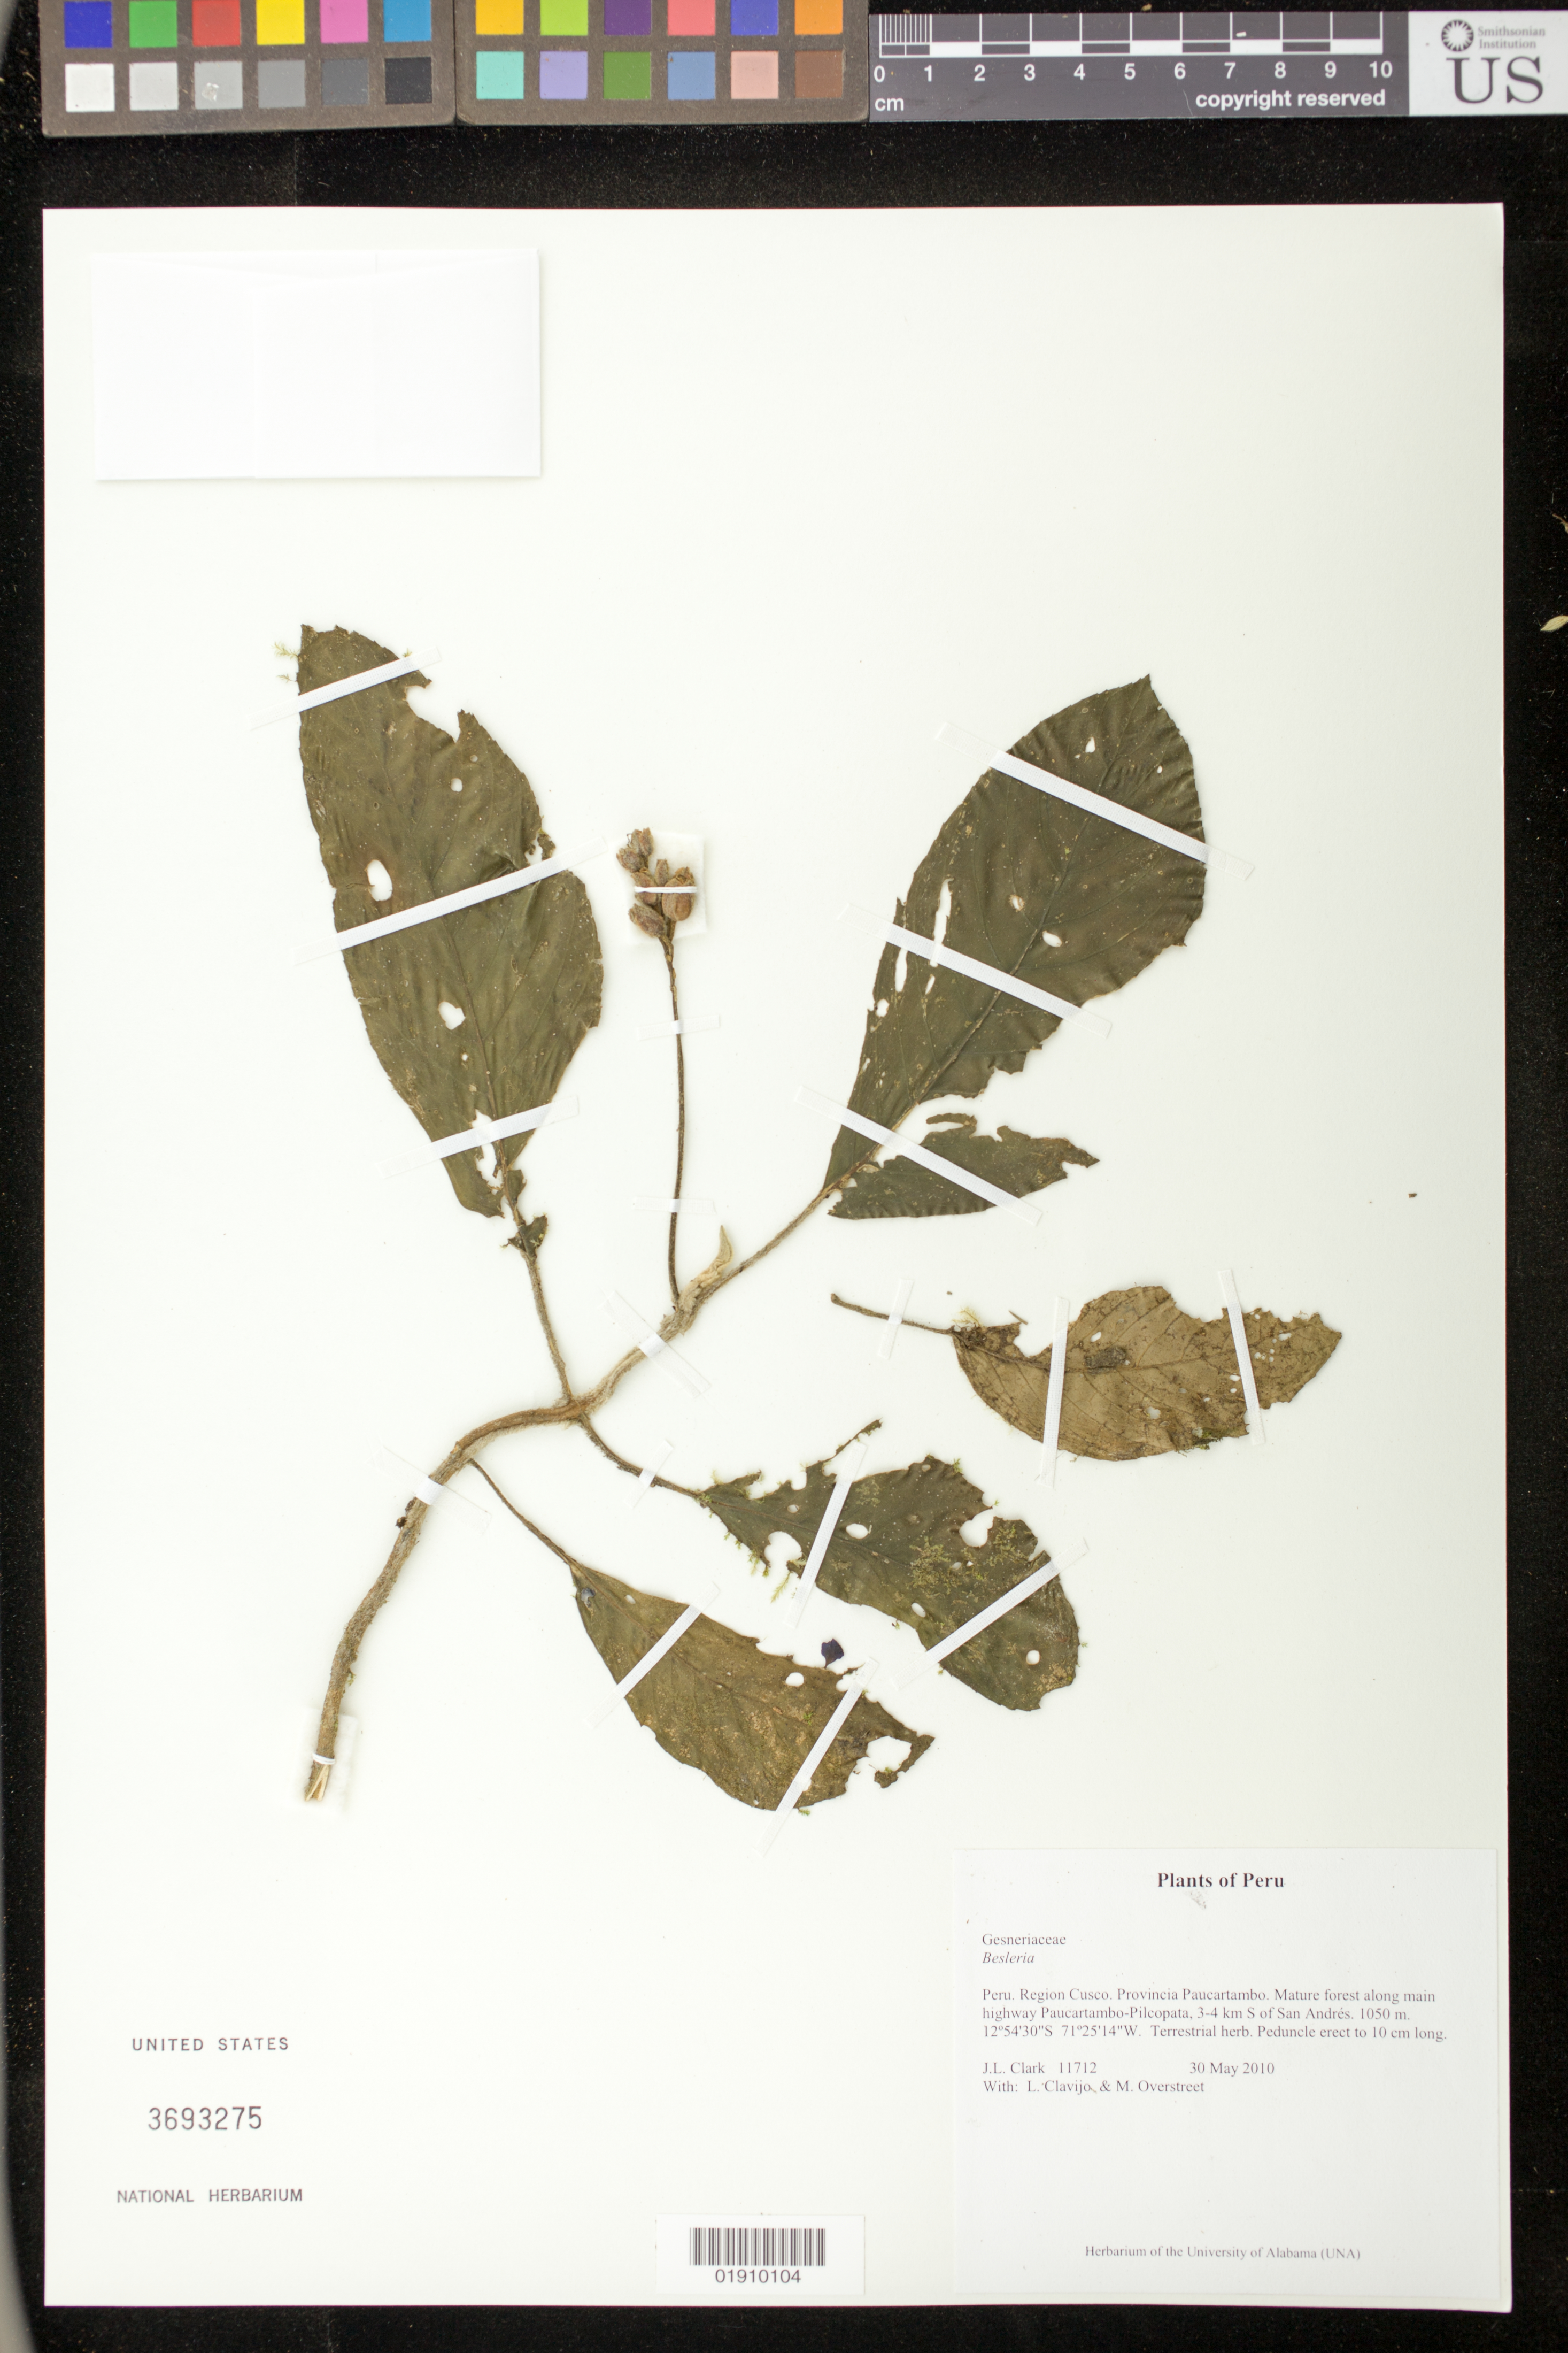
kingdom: Plantae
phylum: Tracheophyta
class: Magnoliopsida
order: Lamiales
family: Gesneriaceae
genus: Besleria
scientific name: Besleria sp.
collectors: J. L. Clark, L. Clavijo & M. Overstreet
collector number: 11712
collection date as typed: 30 May 2010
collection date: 2010-05-30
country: Peru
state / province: Cusco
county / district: Paucartambo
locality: Mature forest along main highway Paucartambo-Pilcopata, 3-4km S of San Andres.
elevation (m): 1050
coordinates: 12 54 30 S, 71 25 14 W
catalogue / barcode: US 3693275